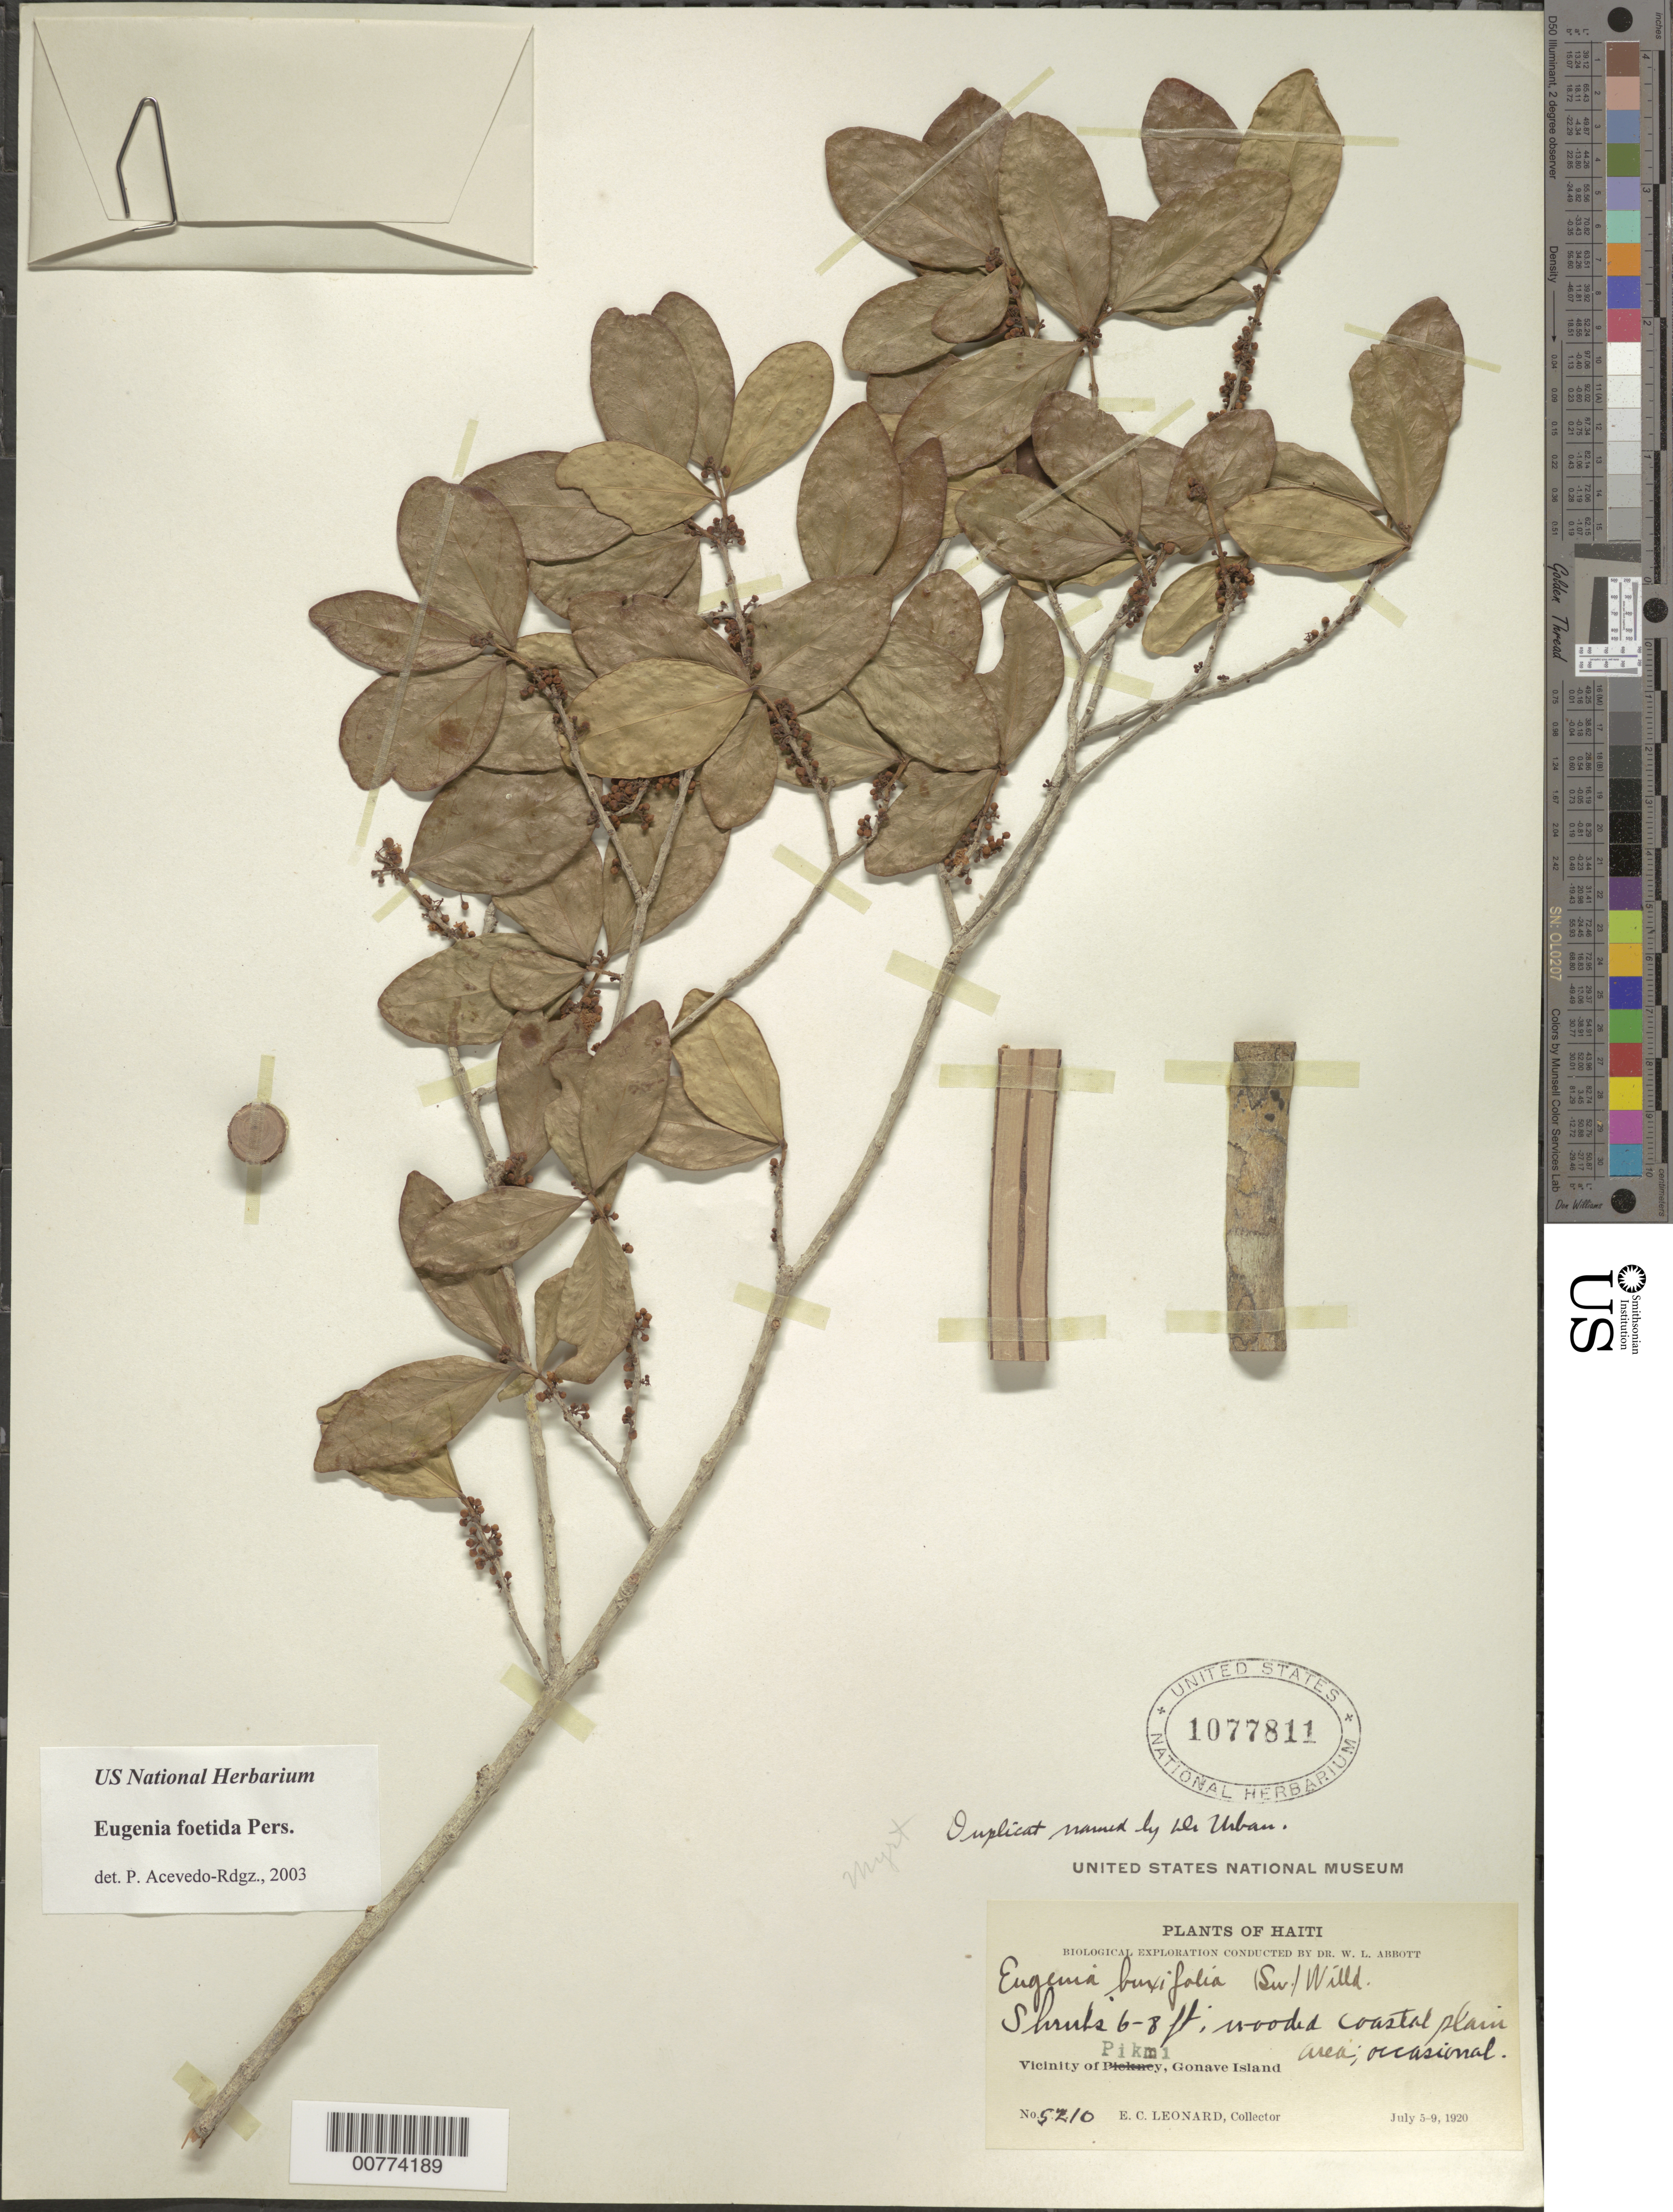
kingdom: Plantae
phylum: Tracheophyta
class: Magnoliopsida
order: Myrtales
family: Myrtaceae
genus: Eugenia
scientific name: Eugenia foetida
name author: Pers.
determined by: Acevedo-Rodríguez, P., (BOT), Smithsonian Institution - National Museum of Natural History (UNITED STATES)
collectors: E. C. Leonard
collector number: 5210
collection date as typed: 05 Jul 1920 to 09 Jul 1920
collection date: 1920-07-05/1920-07-09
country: Haiti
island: Hispaniola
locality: Gonave Island, vicinity of Pikmi.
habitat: Wooded coastal plain area.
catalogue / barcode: US 1077811